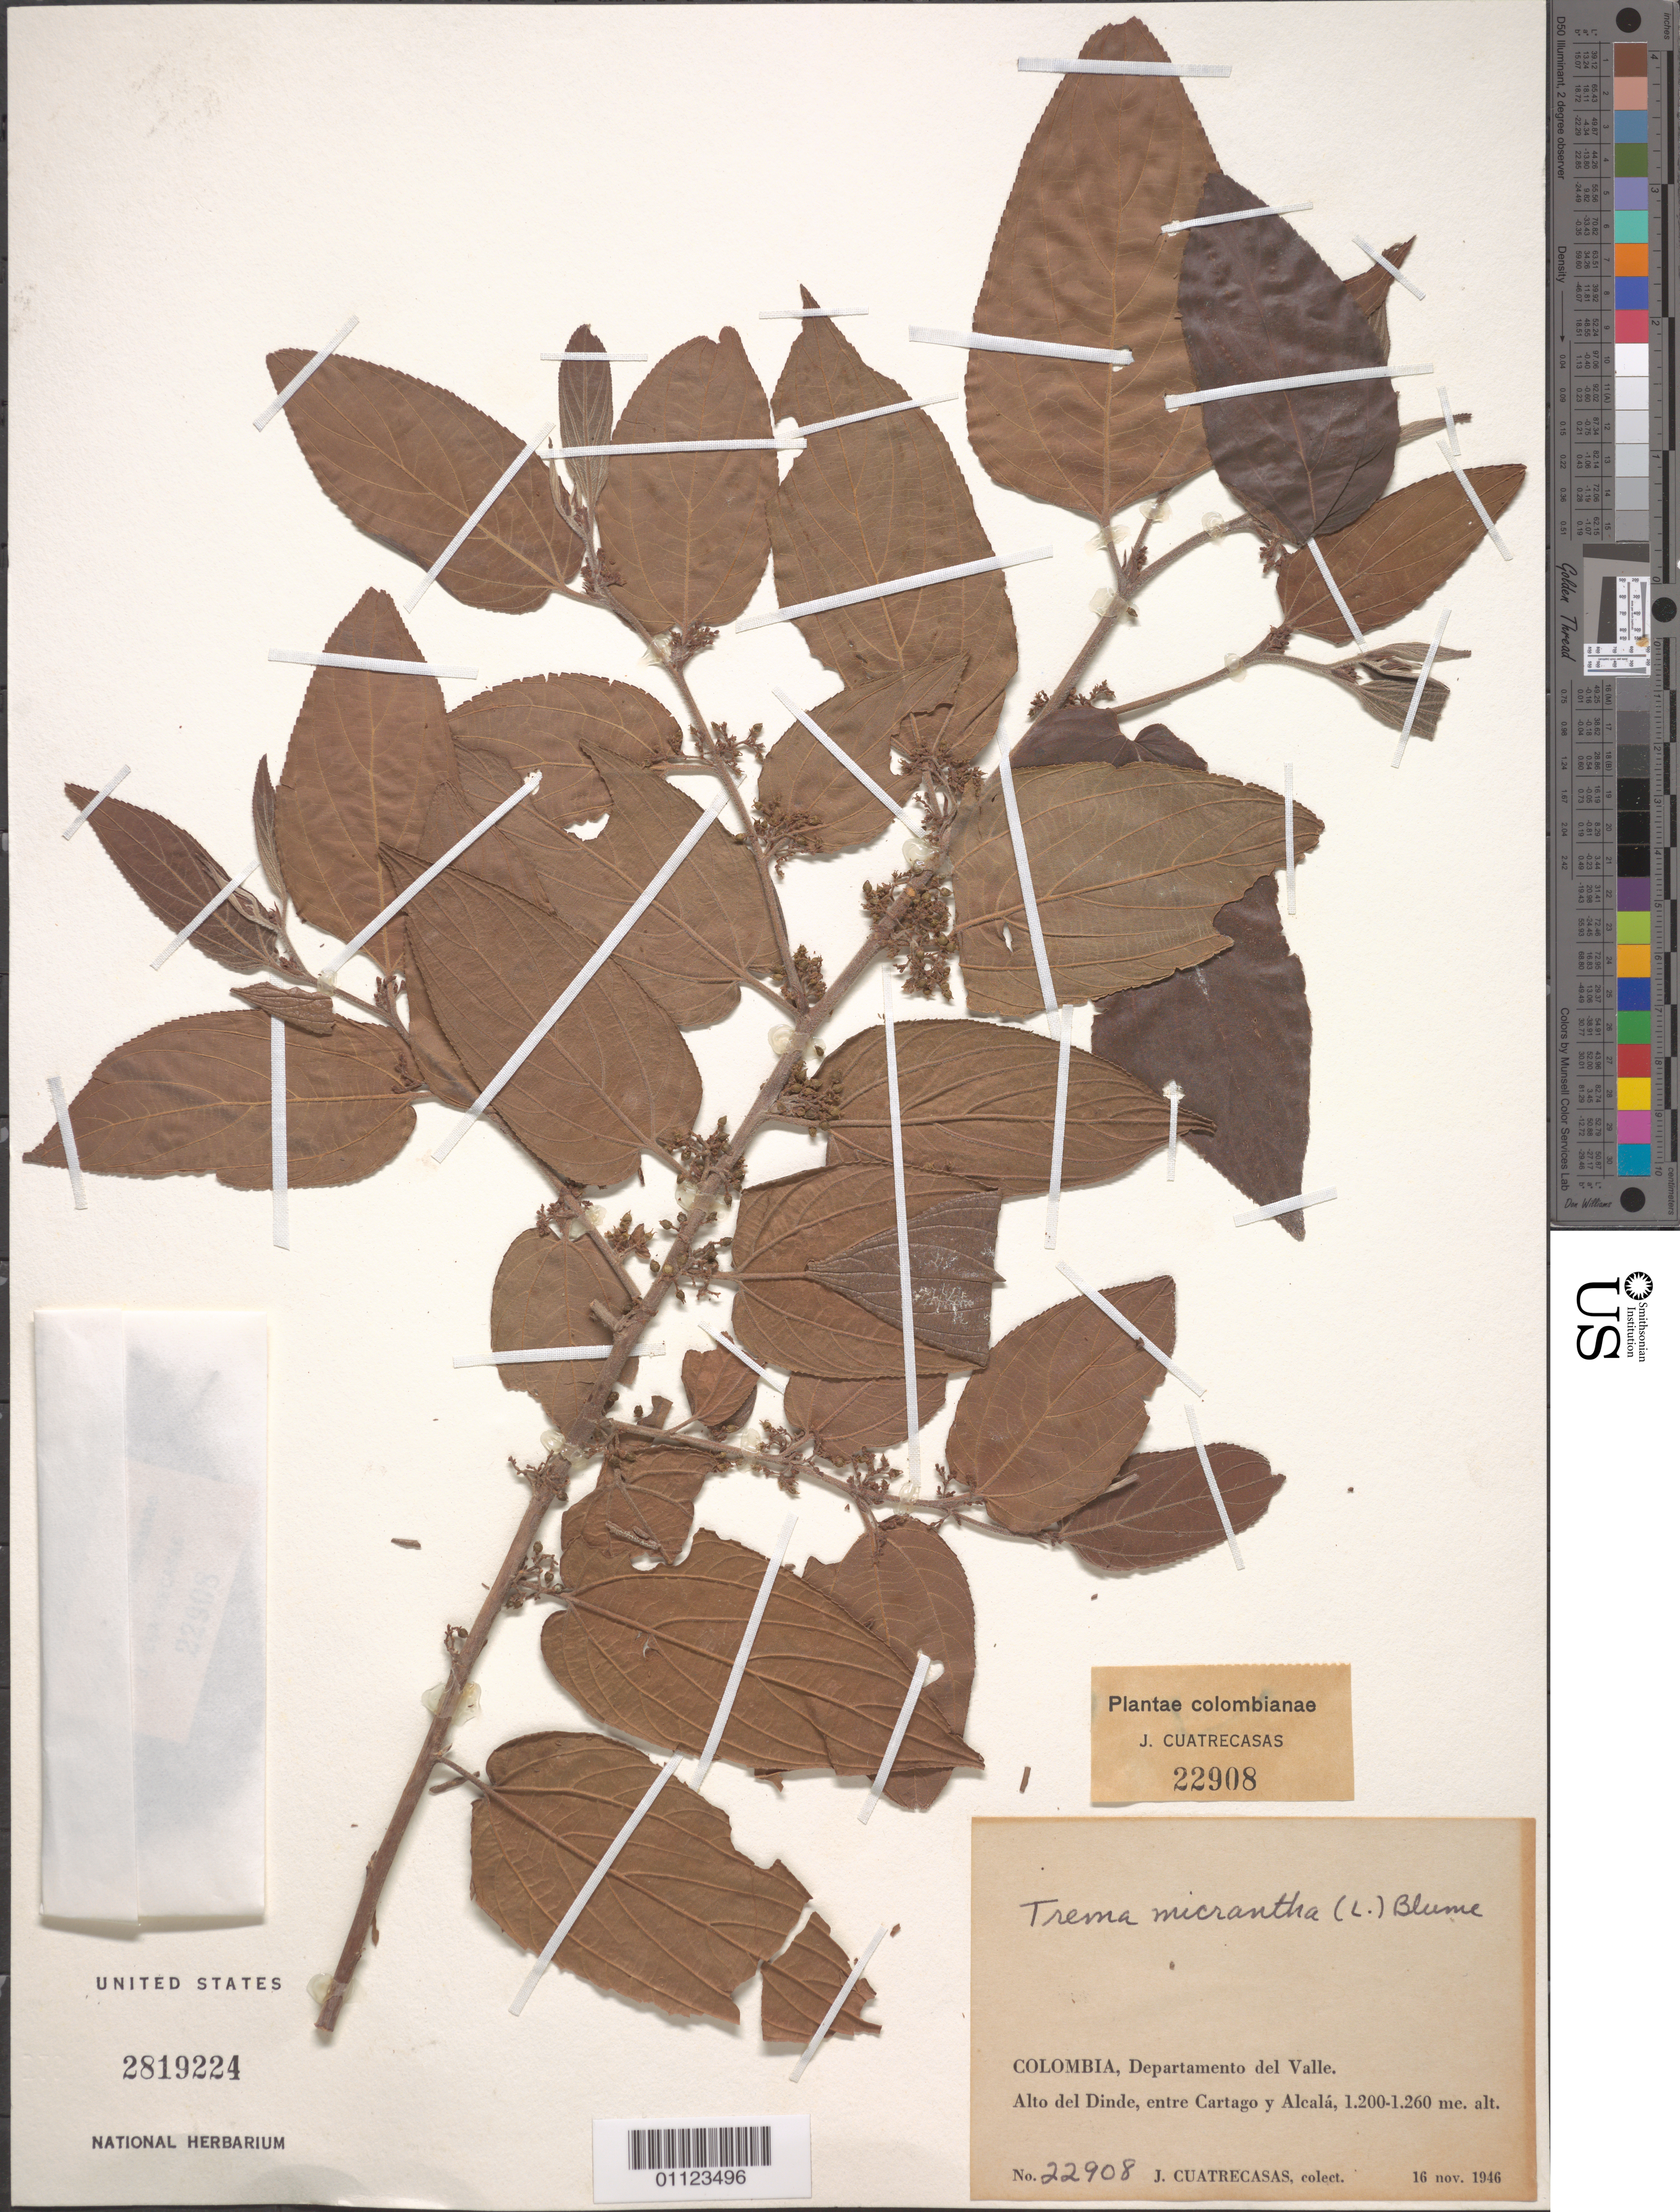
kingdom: Plantae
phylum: Tracheophyta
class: Magnoliopsida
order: Rosales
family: Cannabaceae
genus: Trema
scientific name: Trema micranthum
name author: (L.) Blume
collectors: J. Cuatrecasas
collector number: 22908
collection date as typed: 16 Nov 1946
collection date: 1946-11-16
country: Colombia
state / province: Valle del Cauca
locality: Alto del Dinde, entre Cartago y Alcalá.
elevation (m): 1200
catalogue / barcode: US 2819224